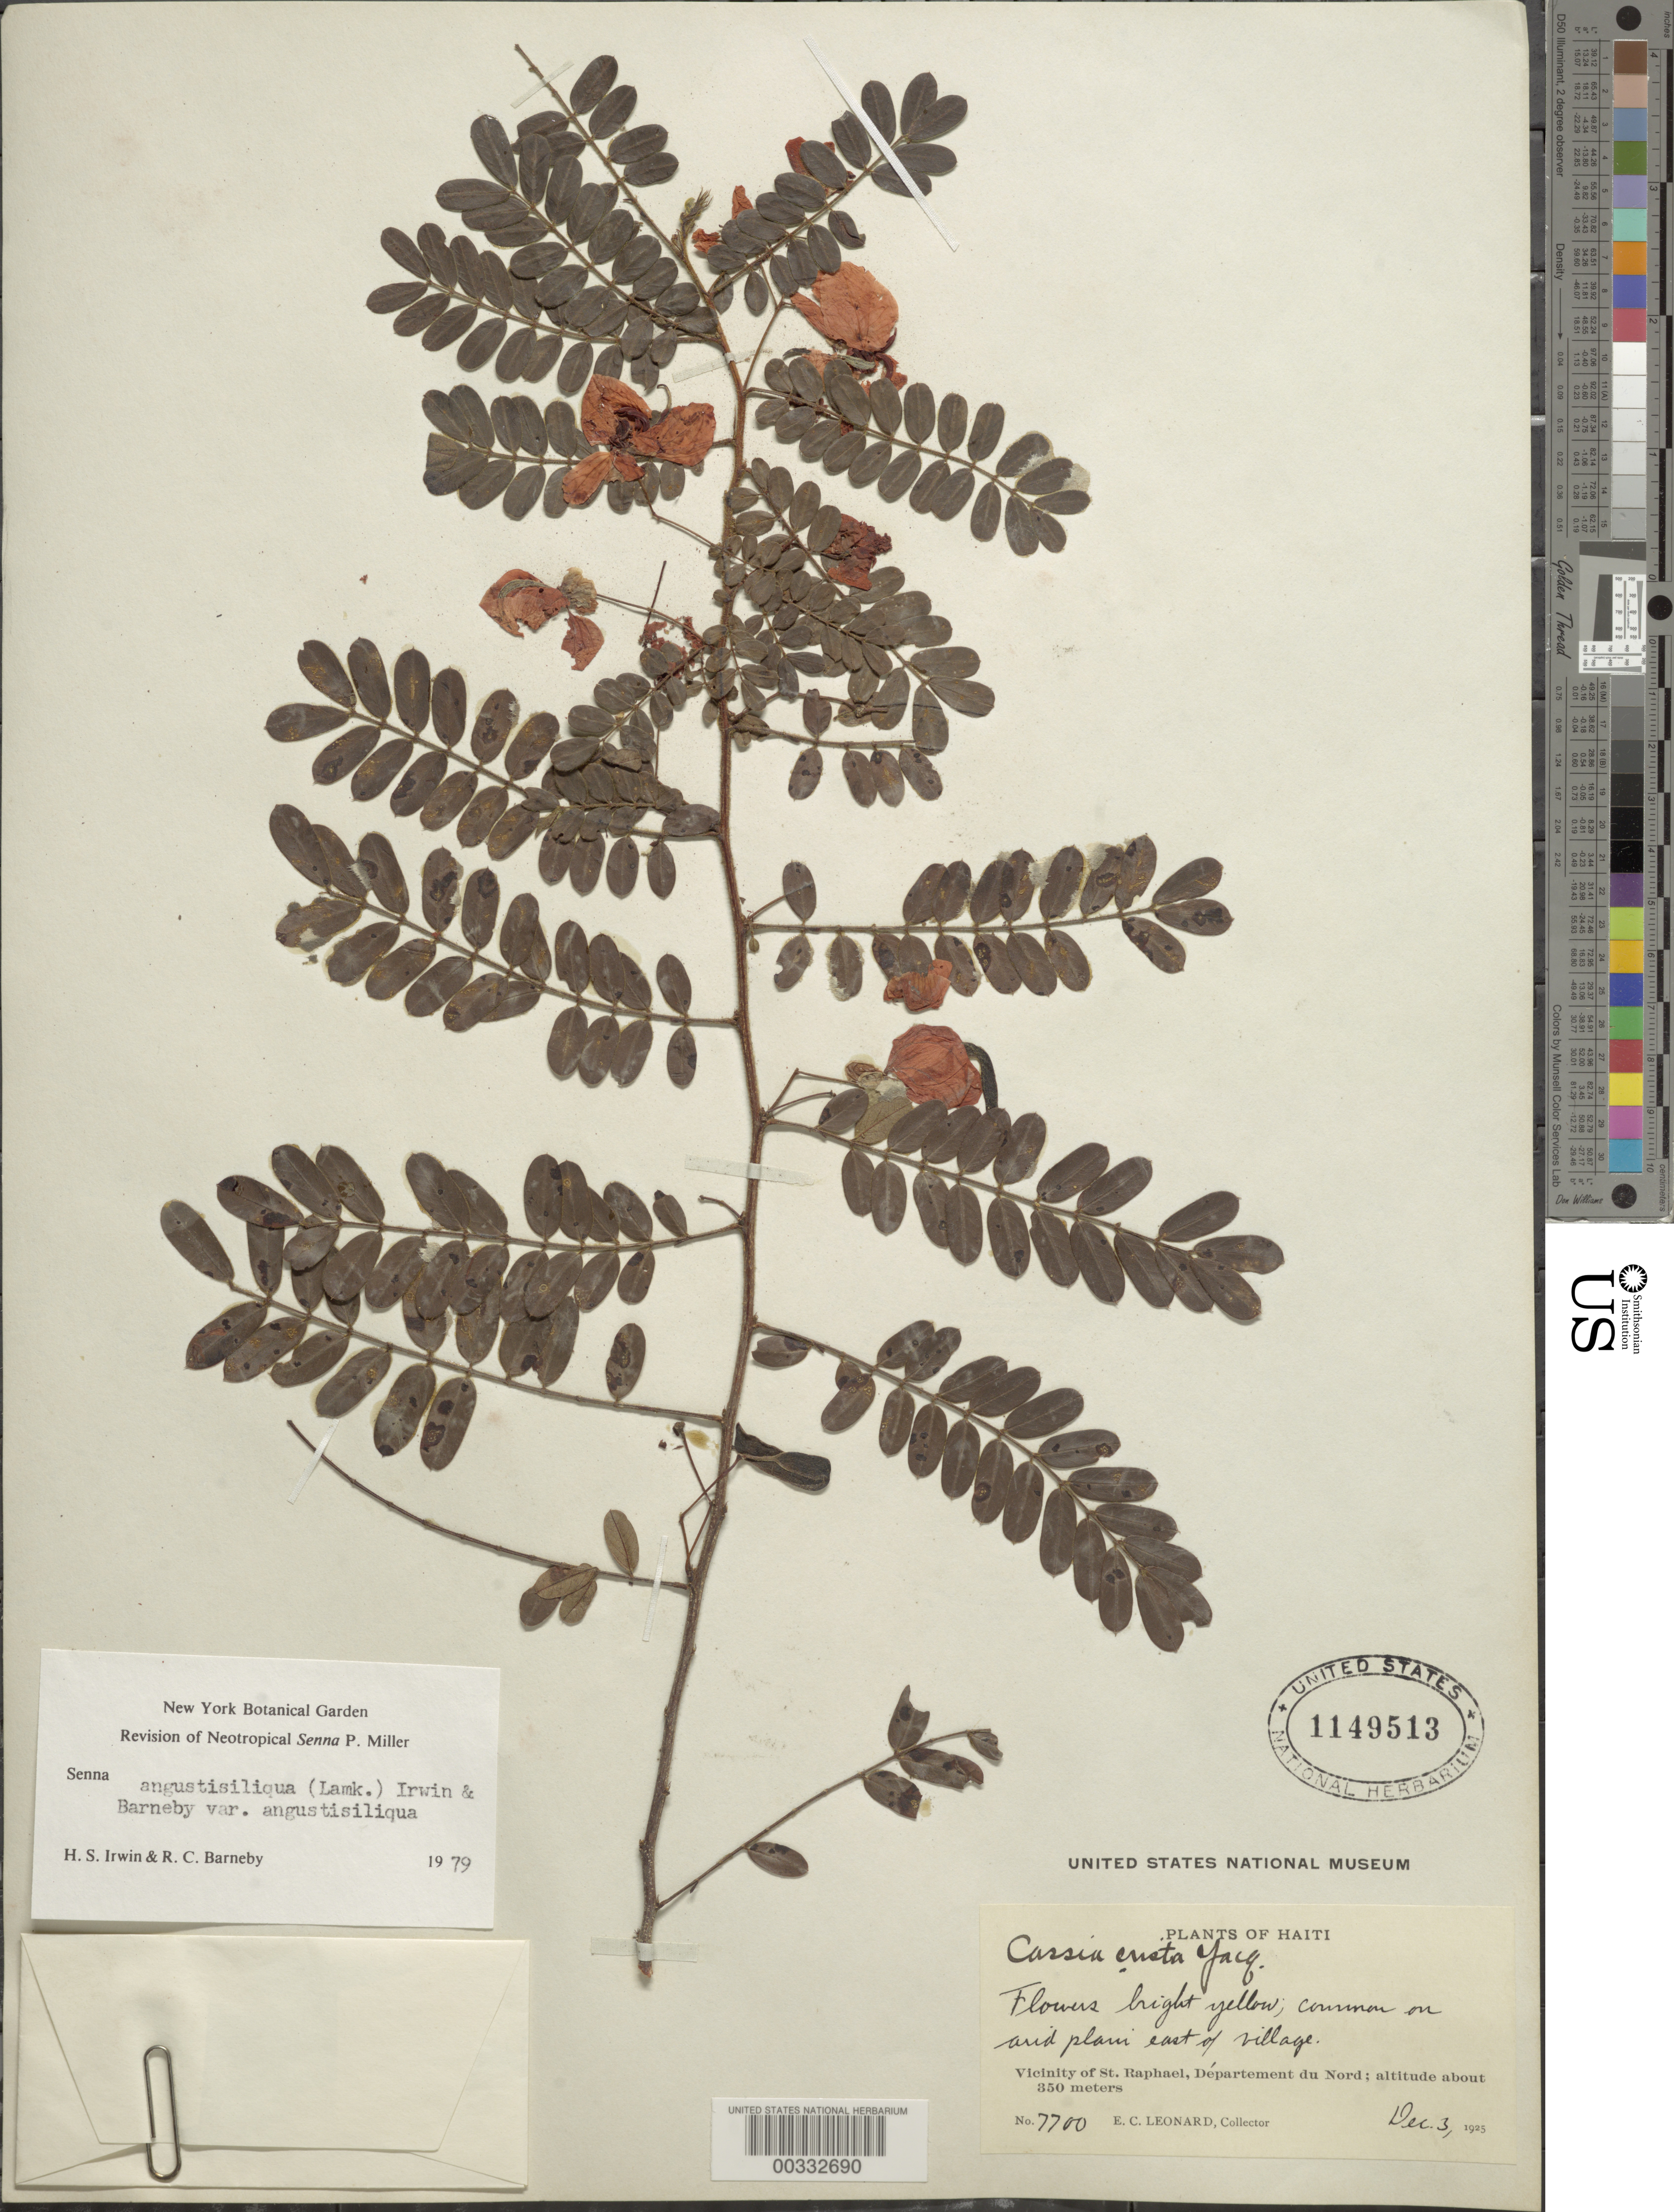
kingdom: Plantae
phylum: Tracheophyta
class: Magnoliopsida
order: Fabales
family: Fabaceae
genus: Senna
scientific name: Senna angustisiliqua var. angustisiliqua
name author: (Lam.) H.S. Irwin & Barneby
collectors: E. C. Leonard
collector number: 7700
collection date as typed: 03 Dec 1925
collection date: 1925-12-03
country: Haiti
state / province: Nord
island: Hispaniola Island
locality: E of village; vicinity of st. raphael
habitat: Arid plain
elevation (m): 350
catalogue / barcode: US 1149513